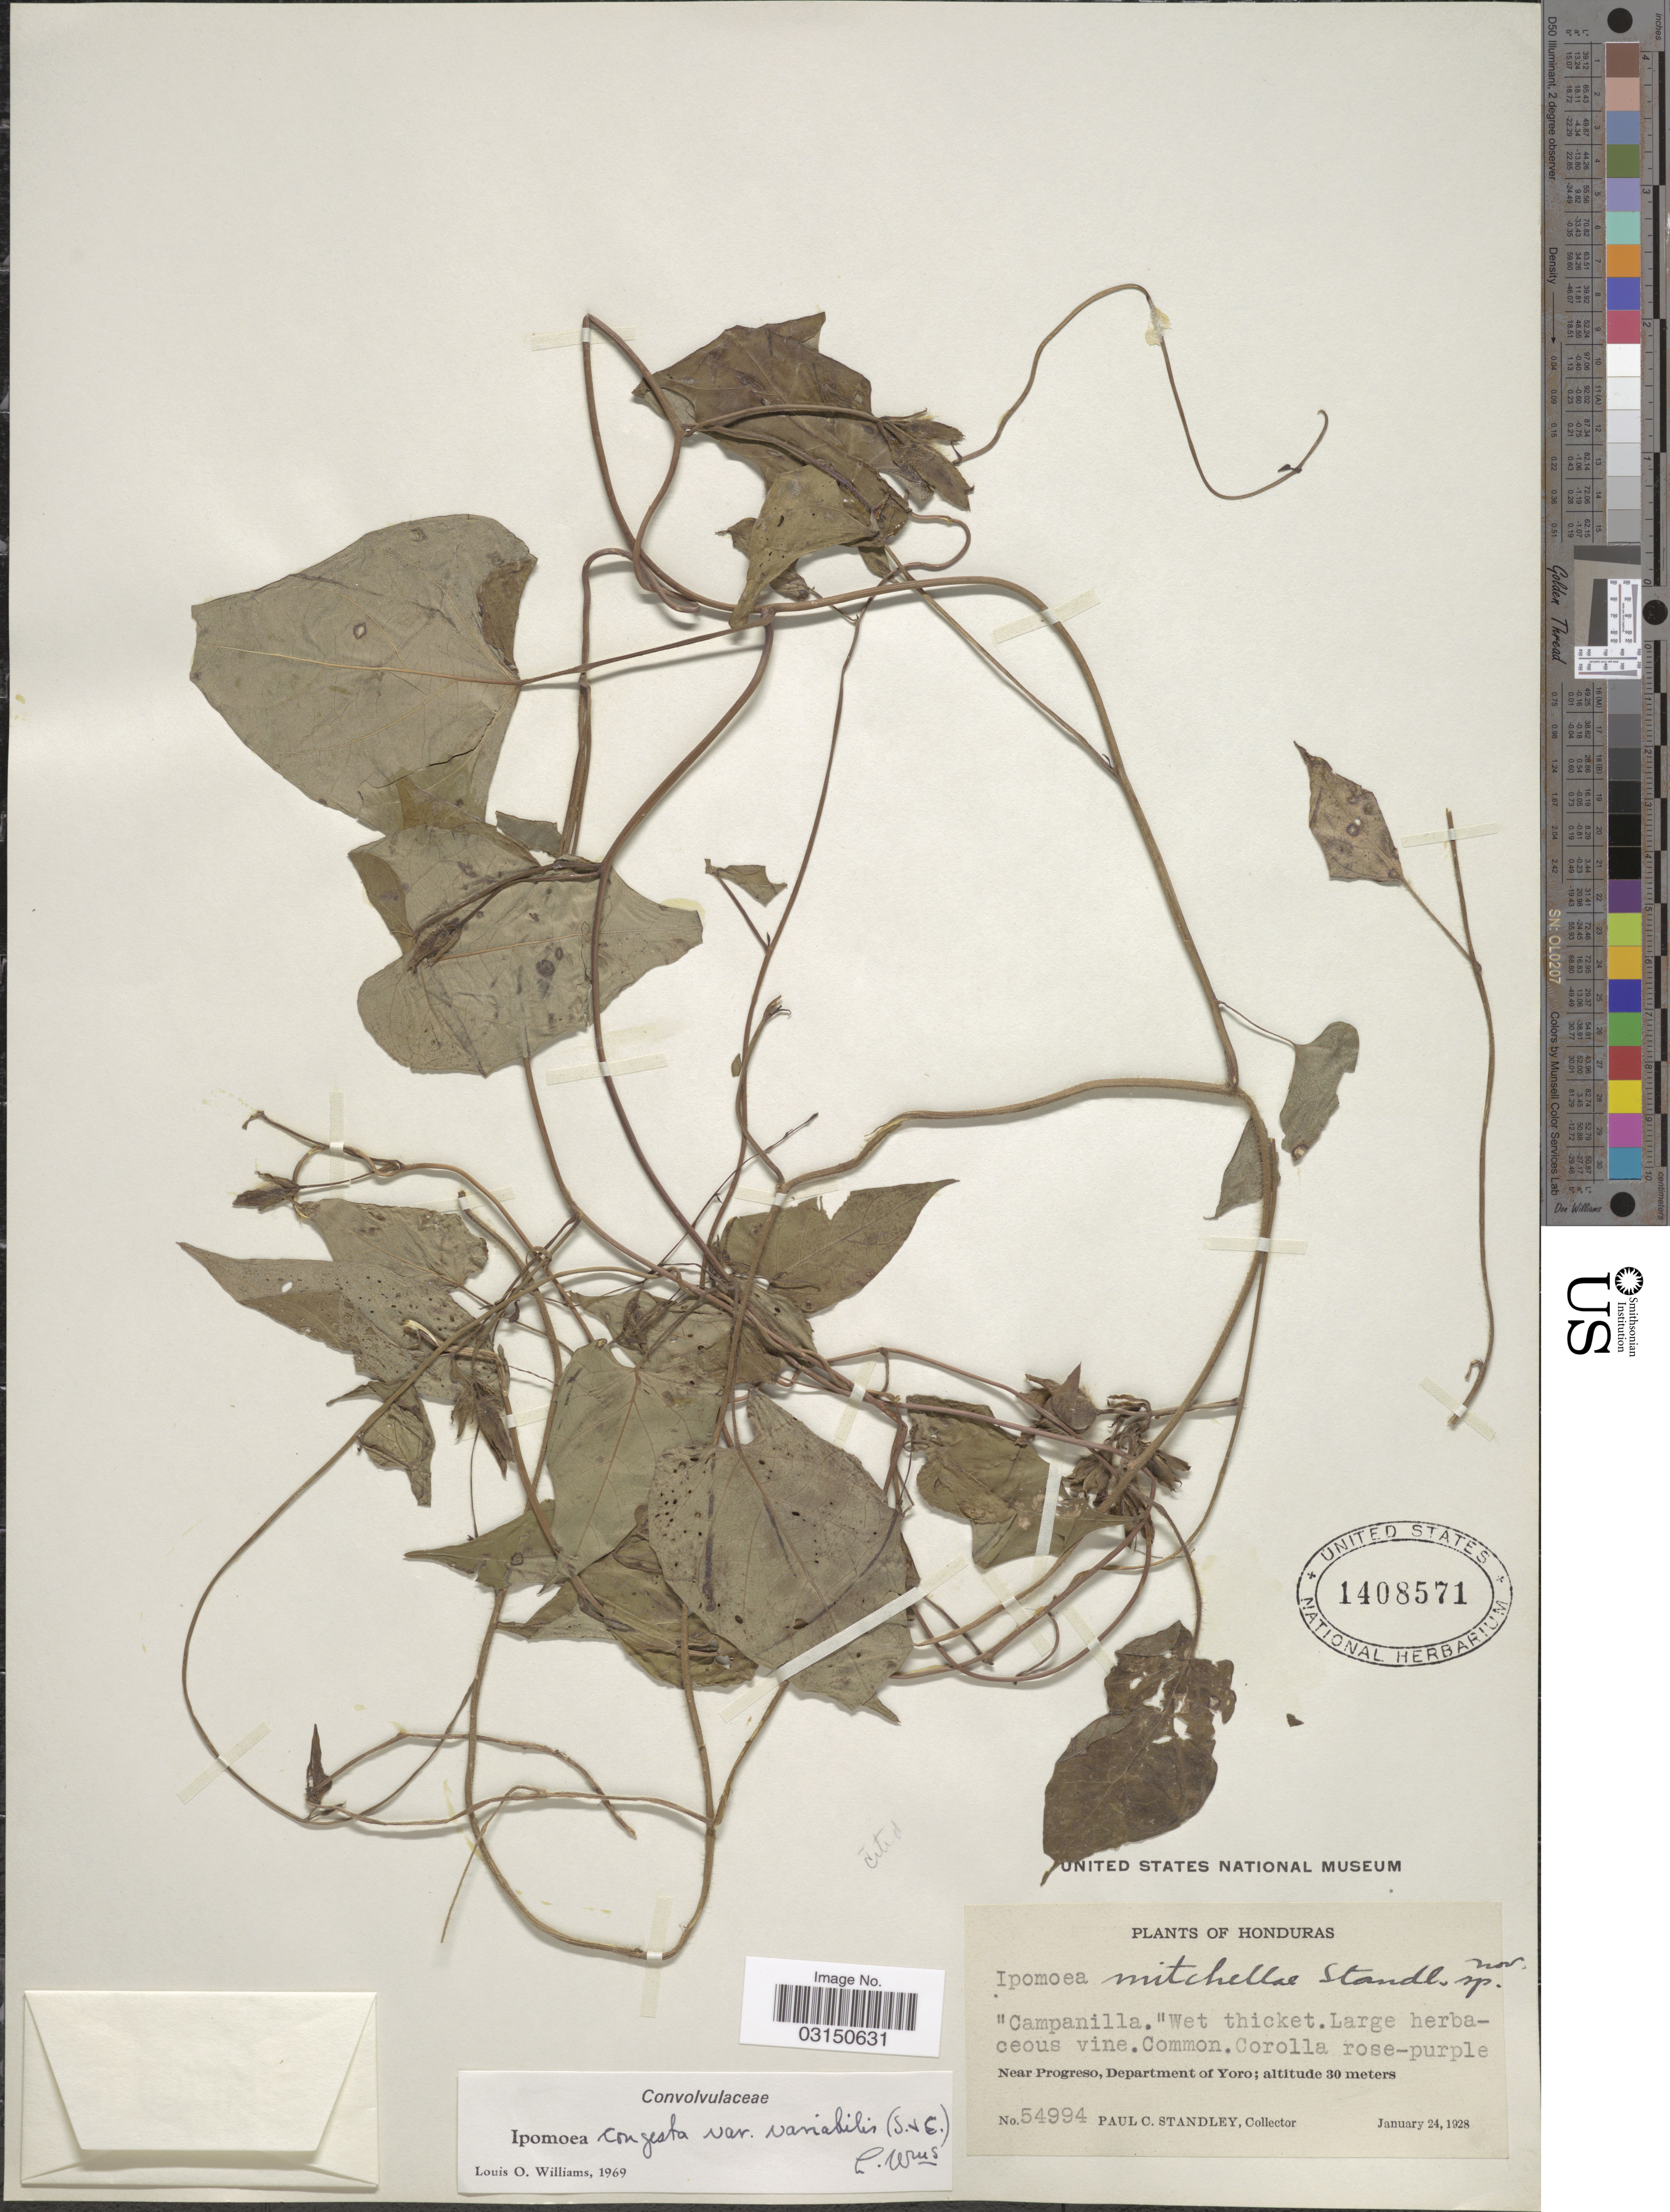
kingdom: Plantae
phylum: Tracheophyta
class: Magnoliopsida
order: Solanales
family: Convolvulaceae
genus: Ipomoea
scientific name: Ipomoea meyeri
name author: (Spreng.) G. Don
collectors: P. C. Standley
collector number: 54994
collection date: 1928-01-24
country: Honduras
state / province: Yoro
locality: Near Progreso, Department of Yoro.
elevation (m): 30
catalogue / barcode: US 1408571